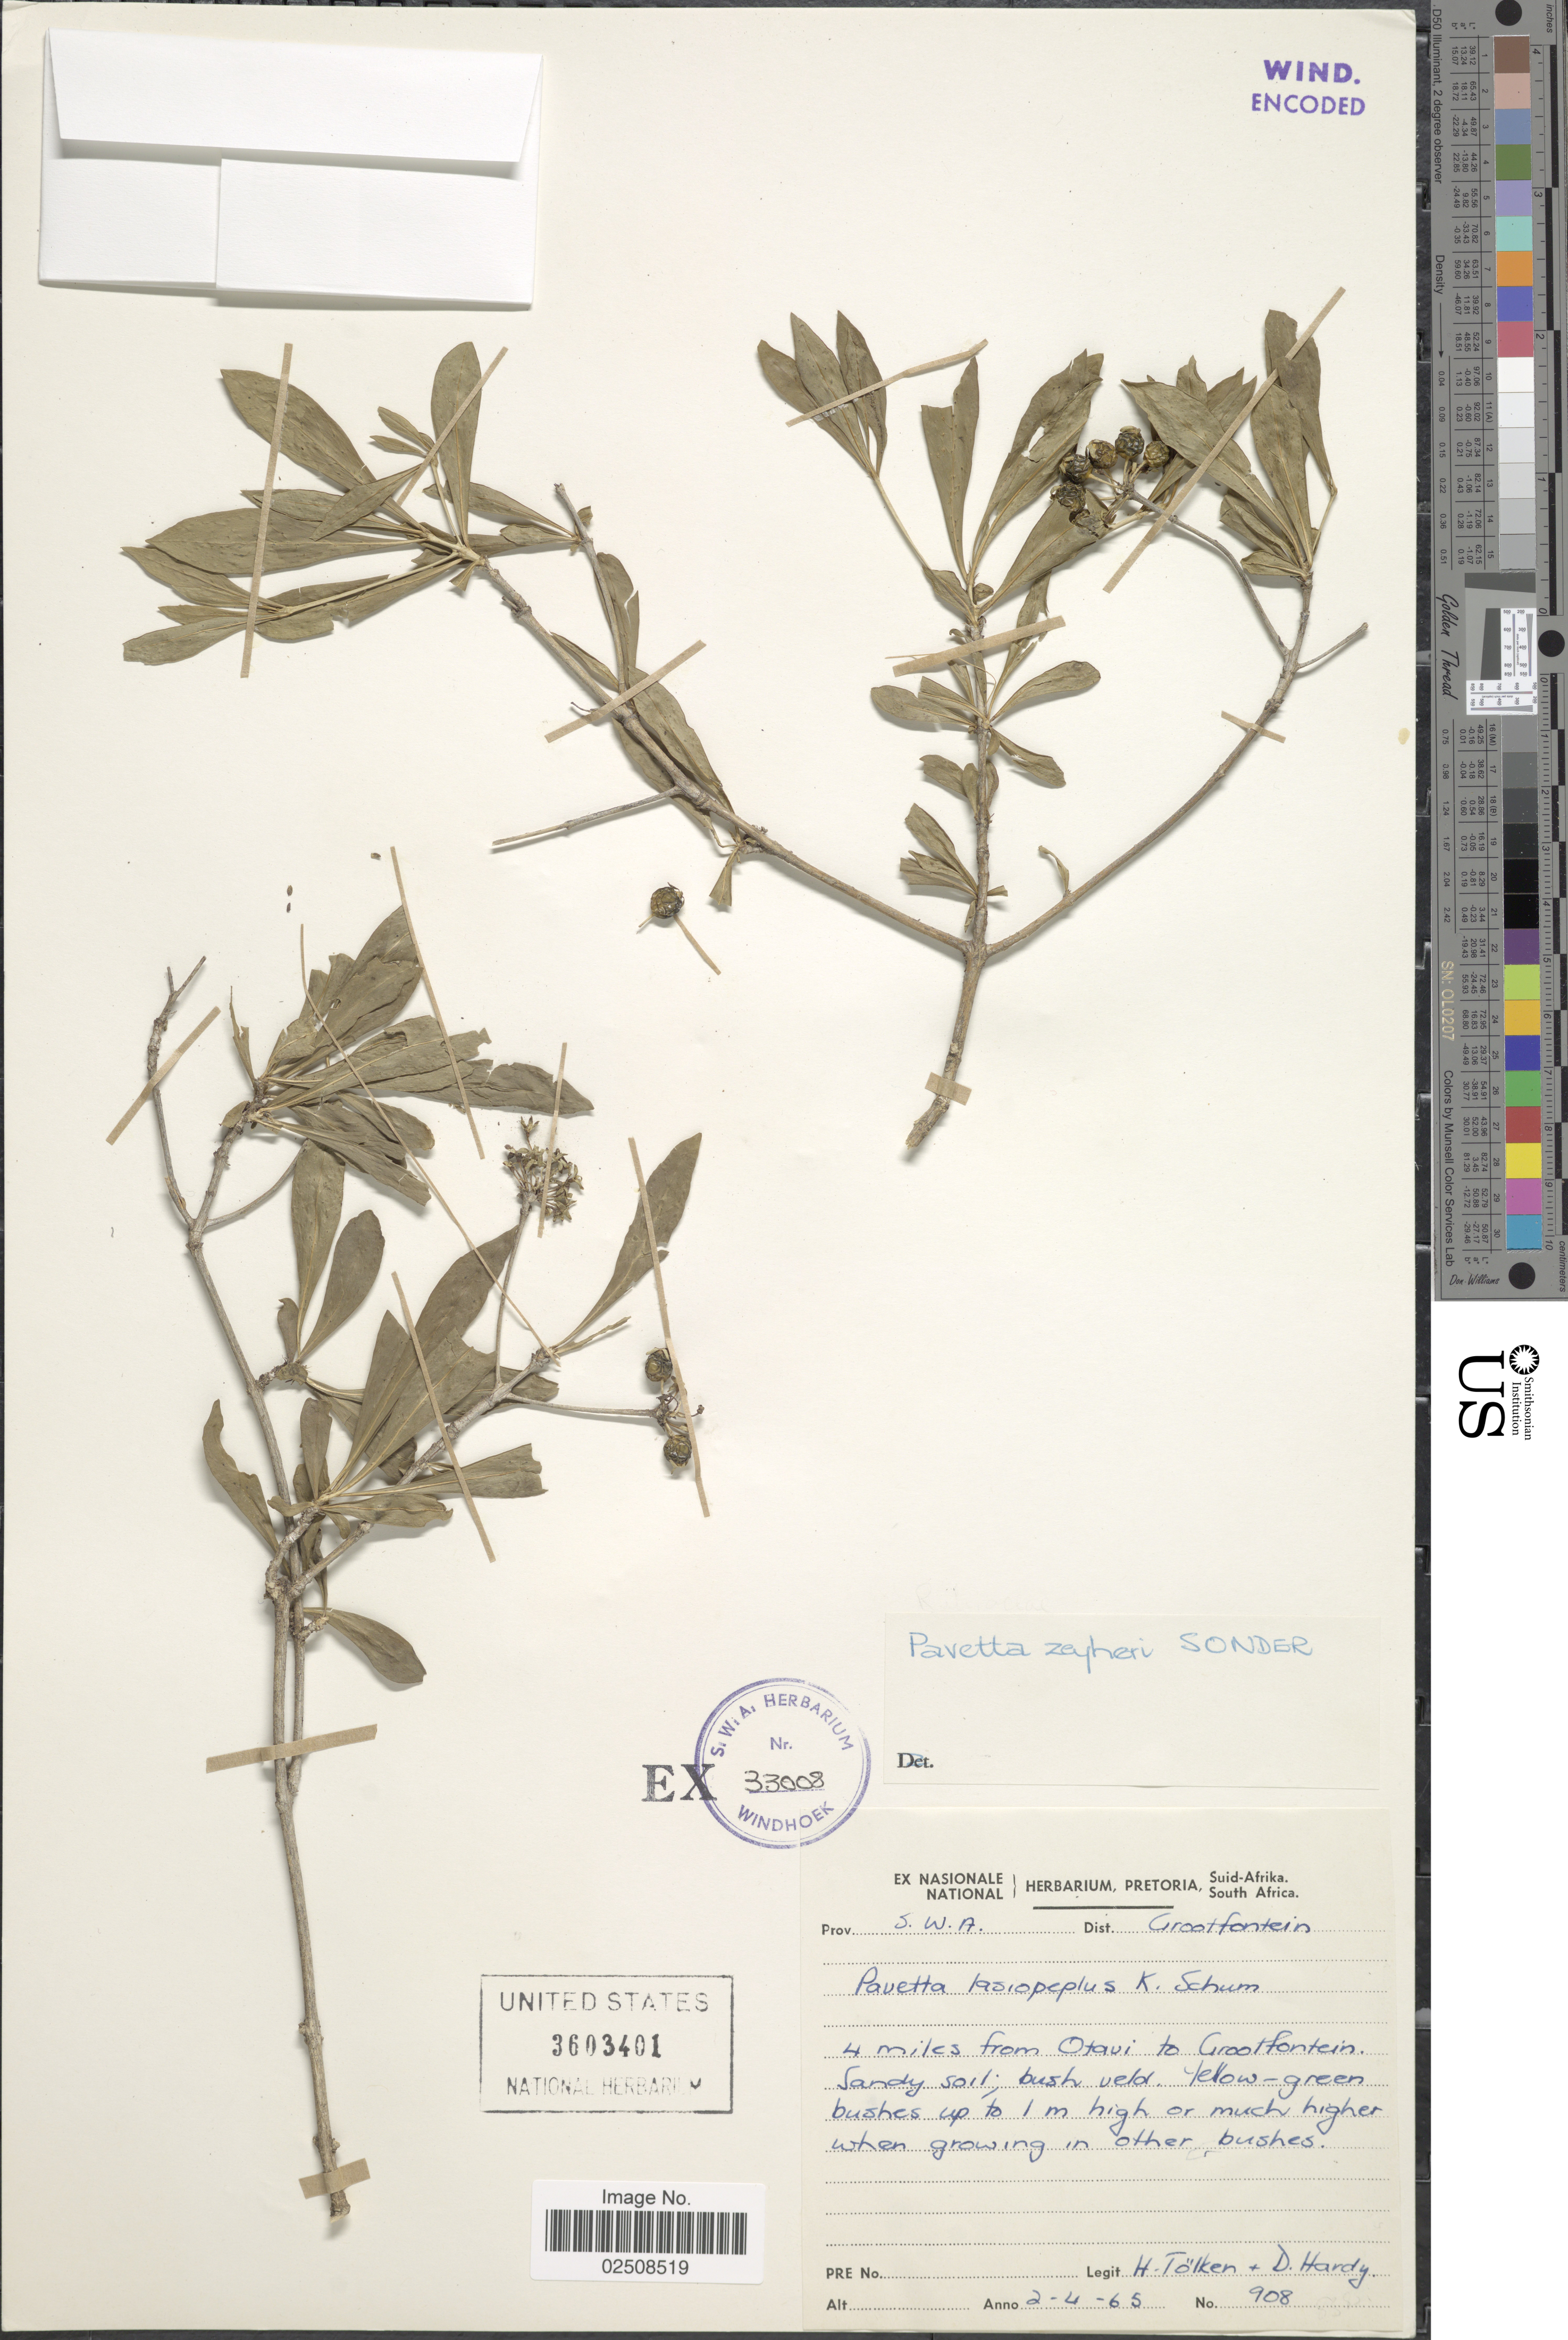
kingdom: Plantae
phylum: Tracheophyta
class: Magnoliopsida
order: Gentianales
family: Rubiaceae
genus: Pavetta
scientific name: Pavetta zeyheri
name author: Sond.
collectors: H. R. Tölken & D. Hardy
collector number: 908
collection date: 1965-04-02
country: Namibia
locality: S.W.A. Grootfontein. 4 miles from Otavi to Grootfontein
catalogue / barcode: US 3603401